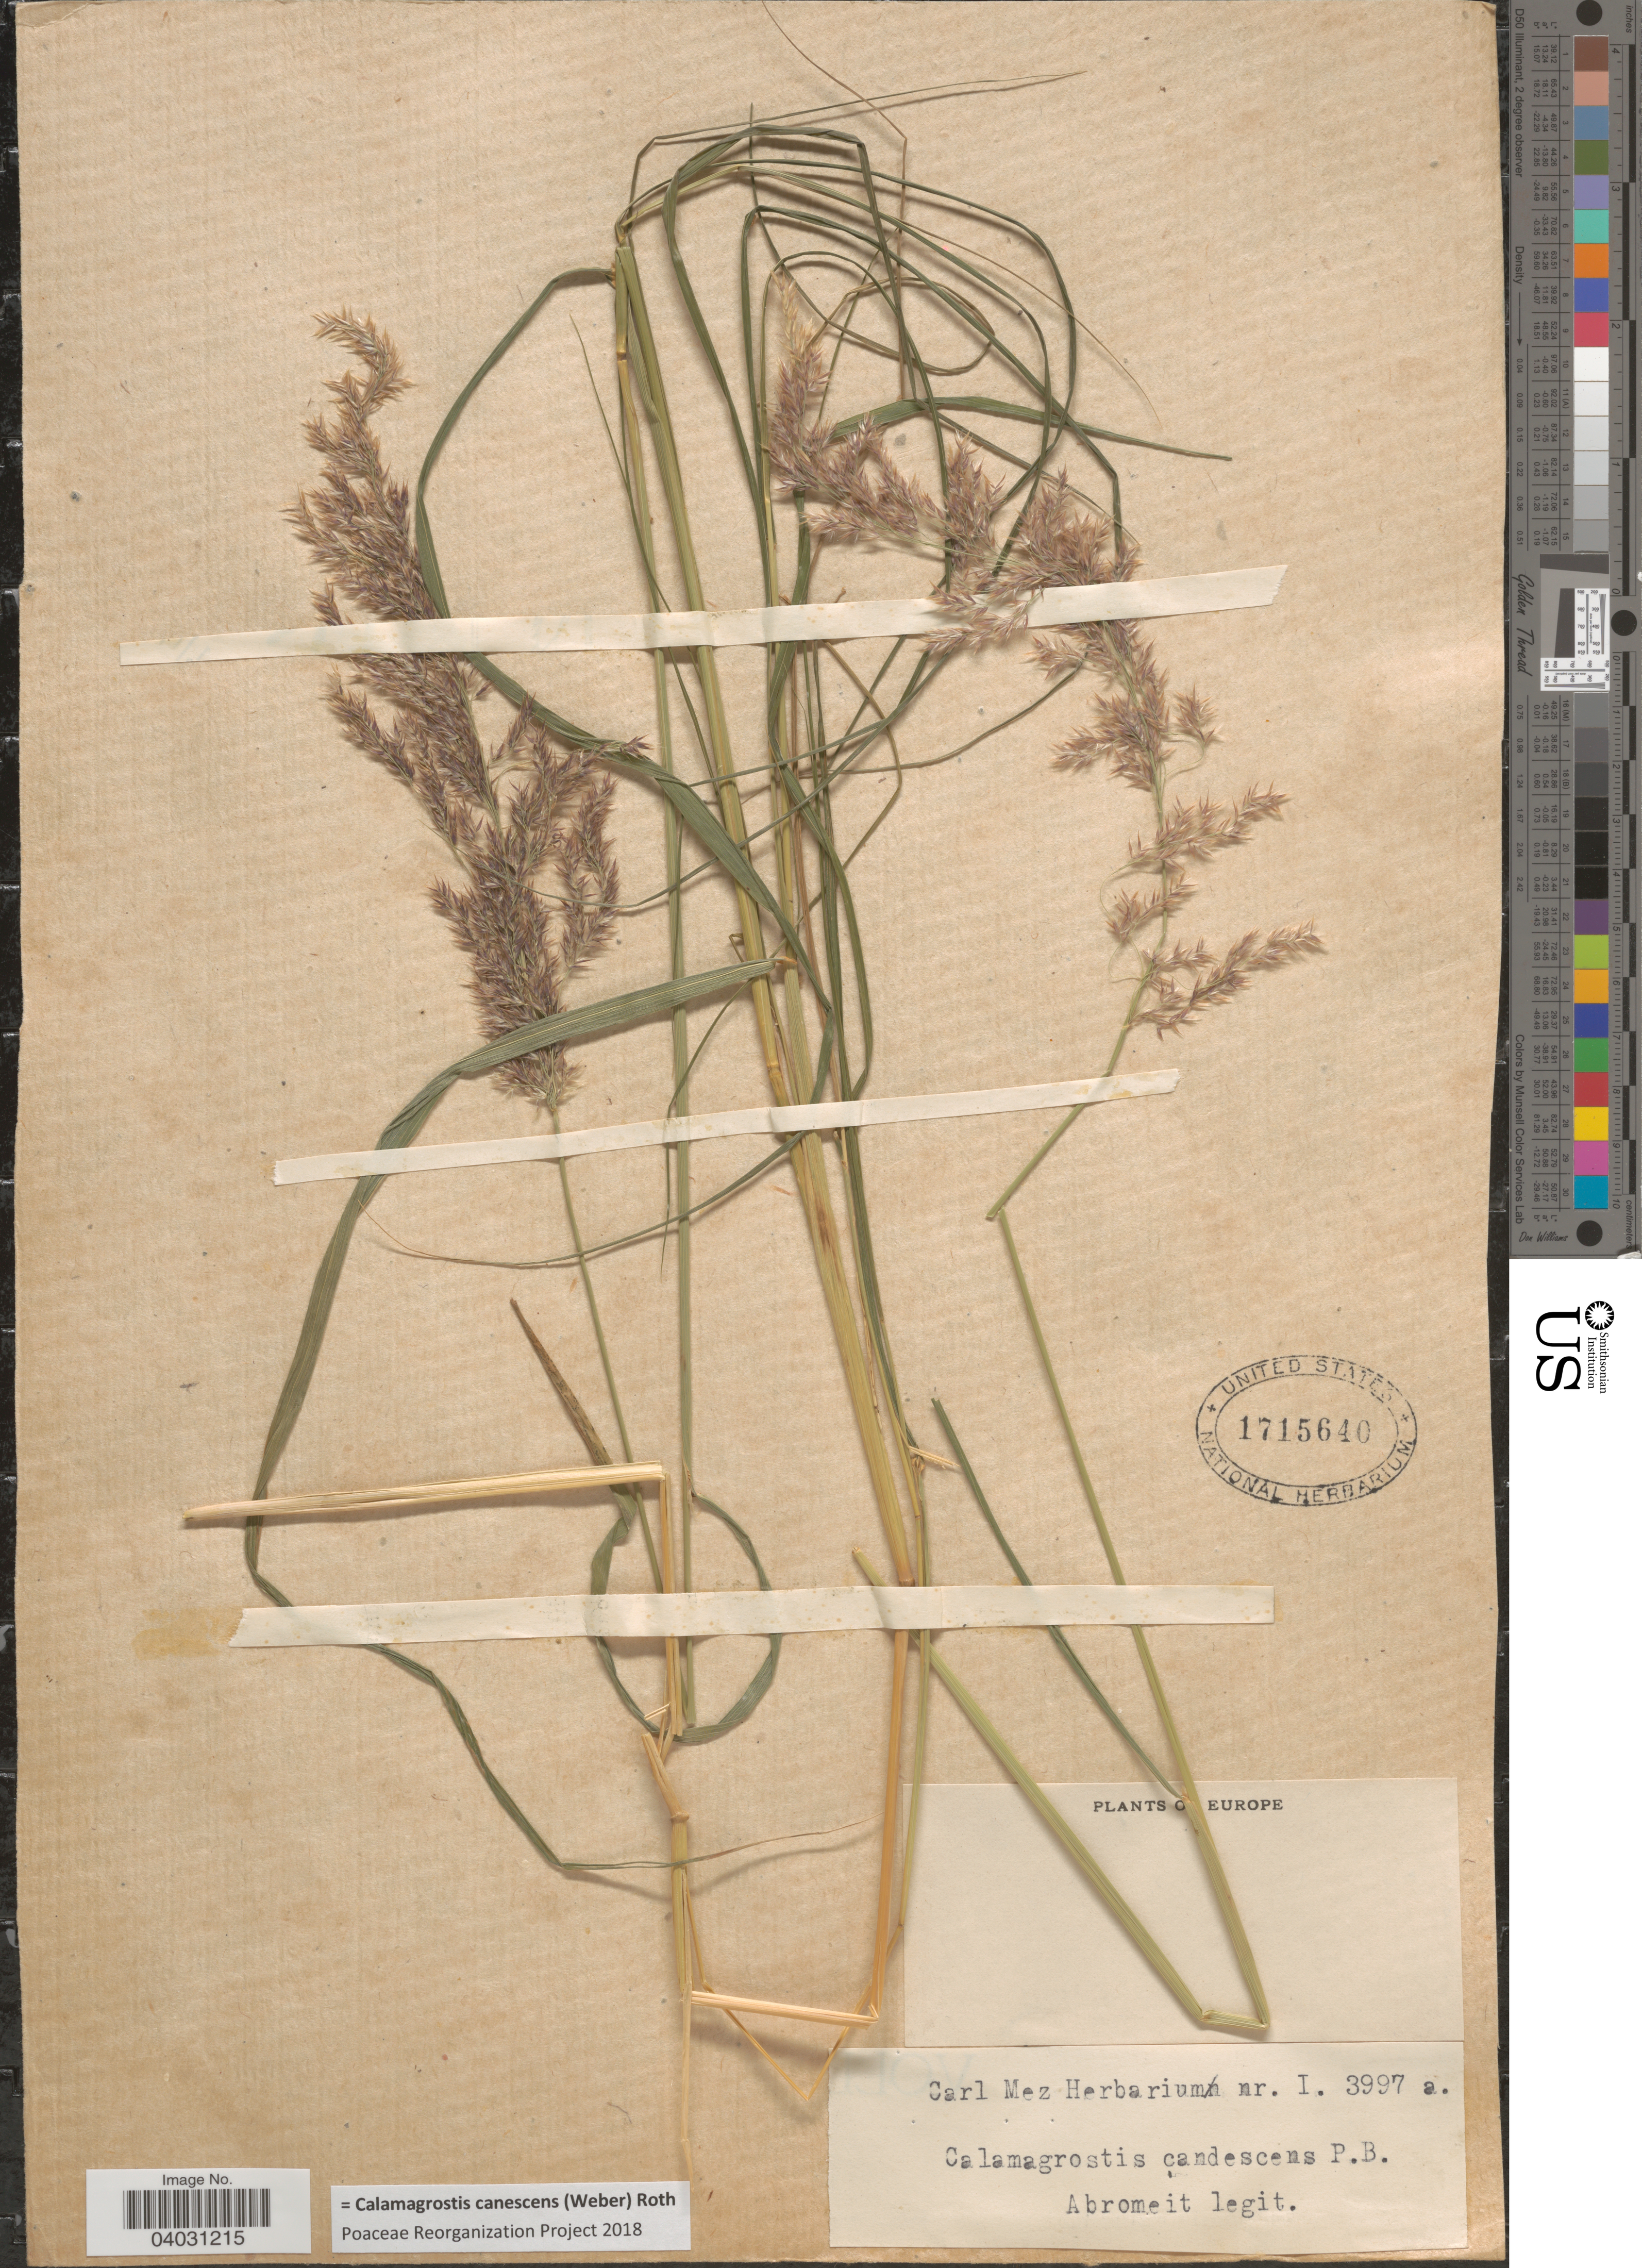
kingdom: Plantae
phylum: Tracheophyta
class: Liliopsida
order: Poales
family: Poaceae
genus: Calamagrostis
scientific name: Calamagrostis canescens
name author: (G.H. Weber) Roth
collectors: Abromeit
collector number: I. 3997a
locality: Europe.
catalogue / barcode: US 1715640